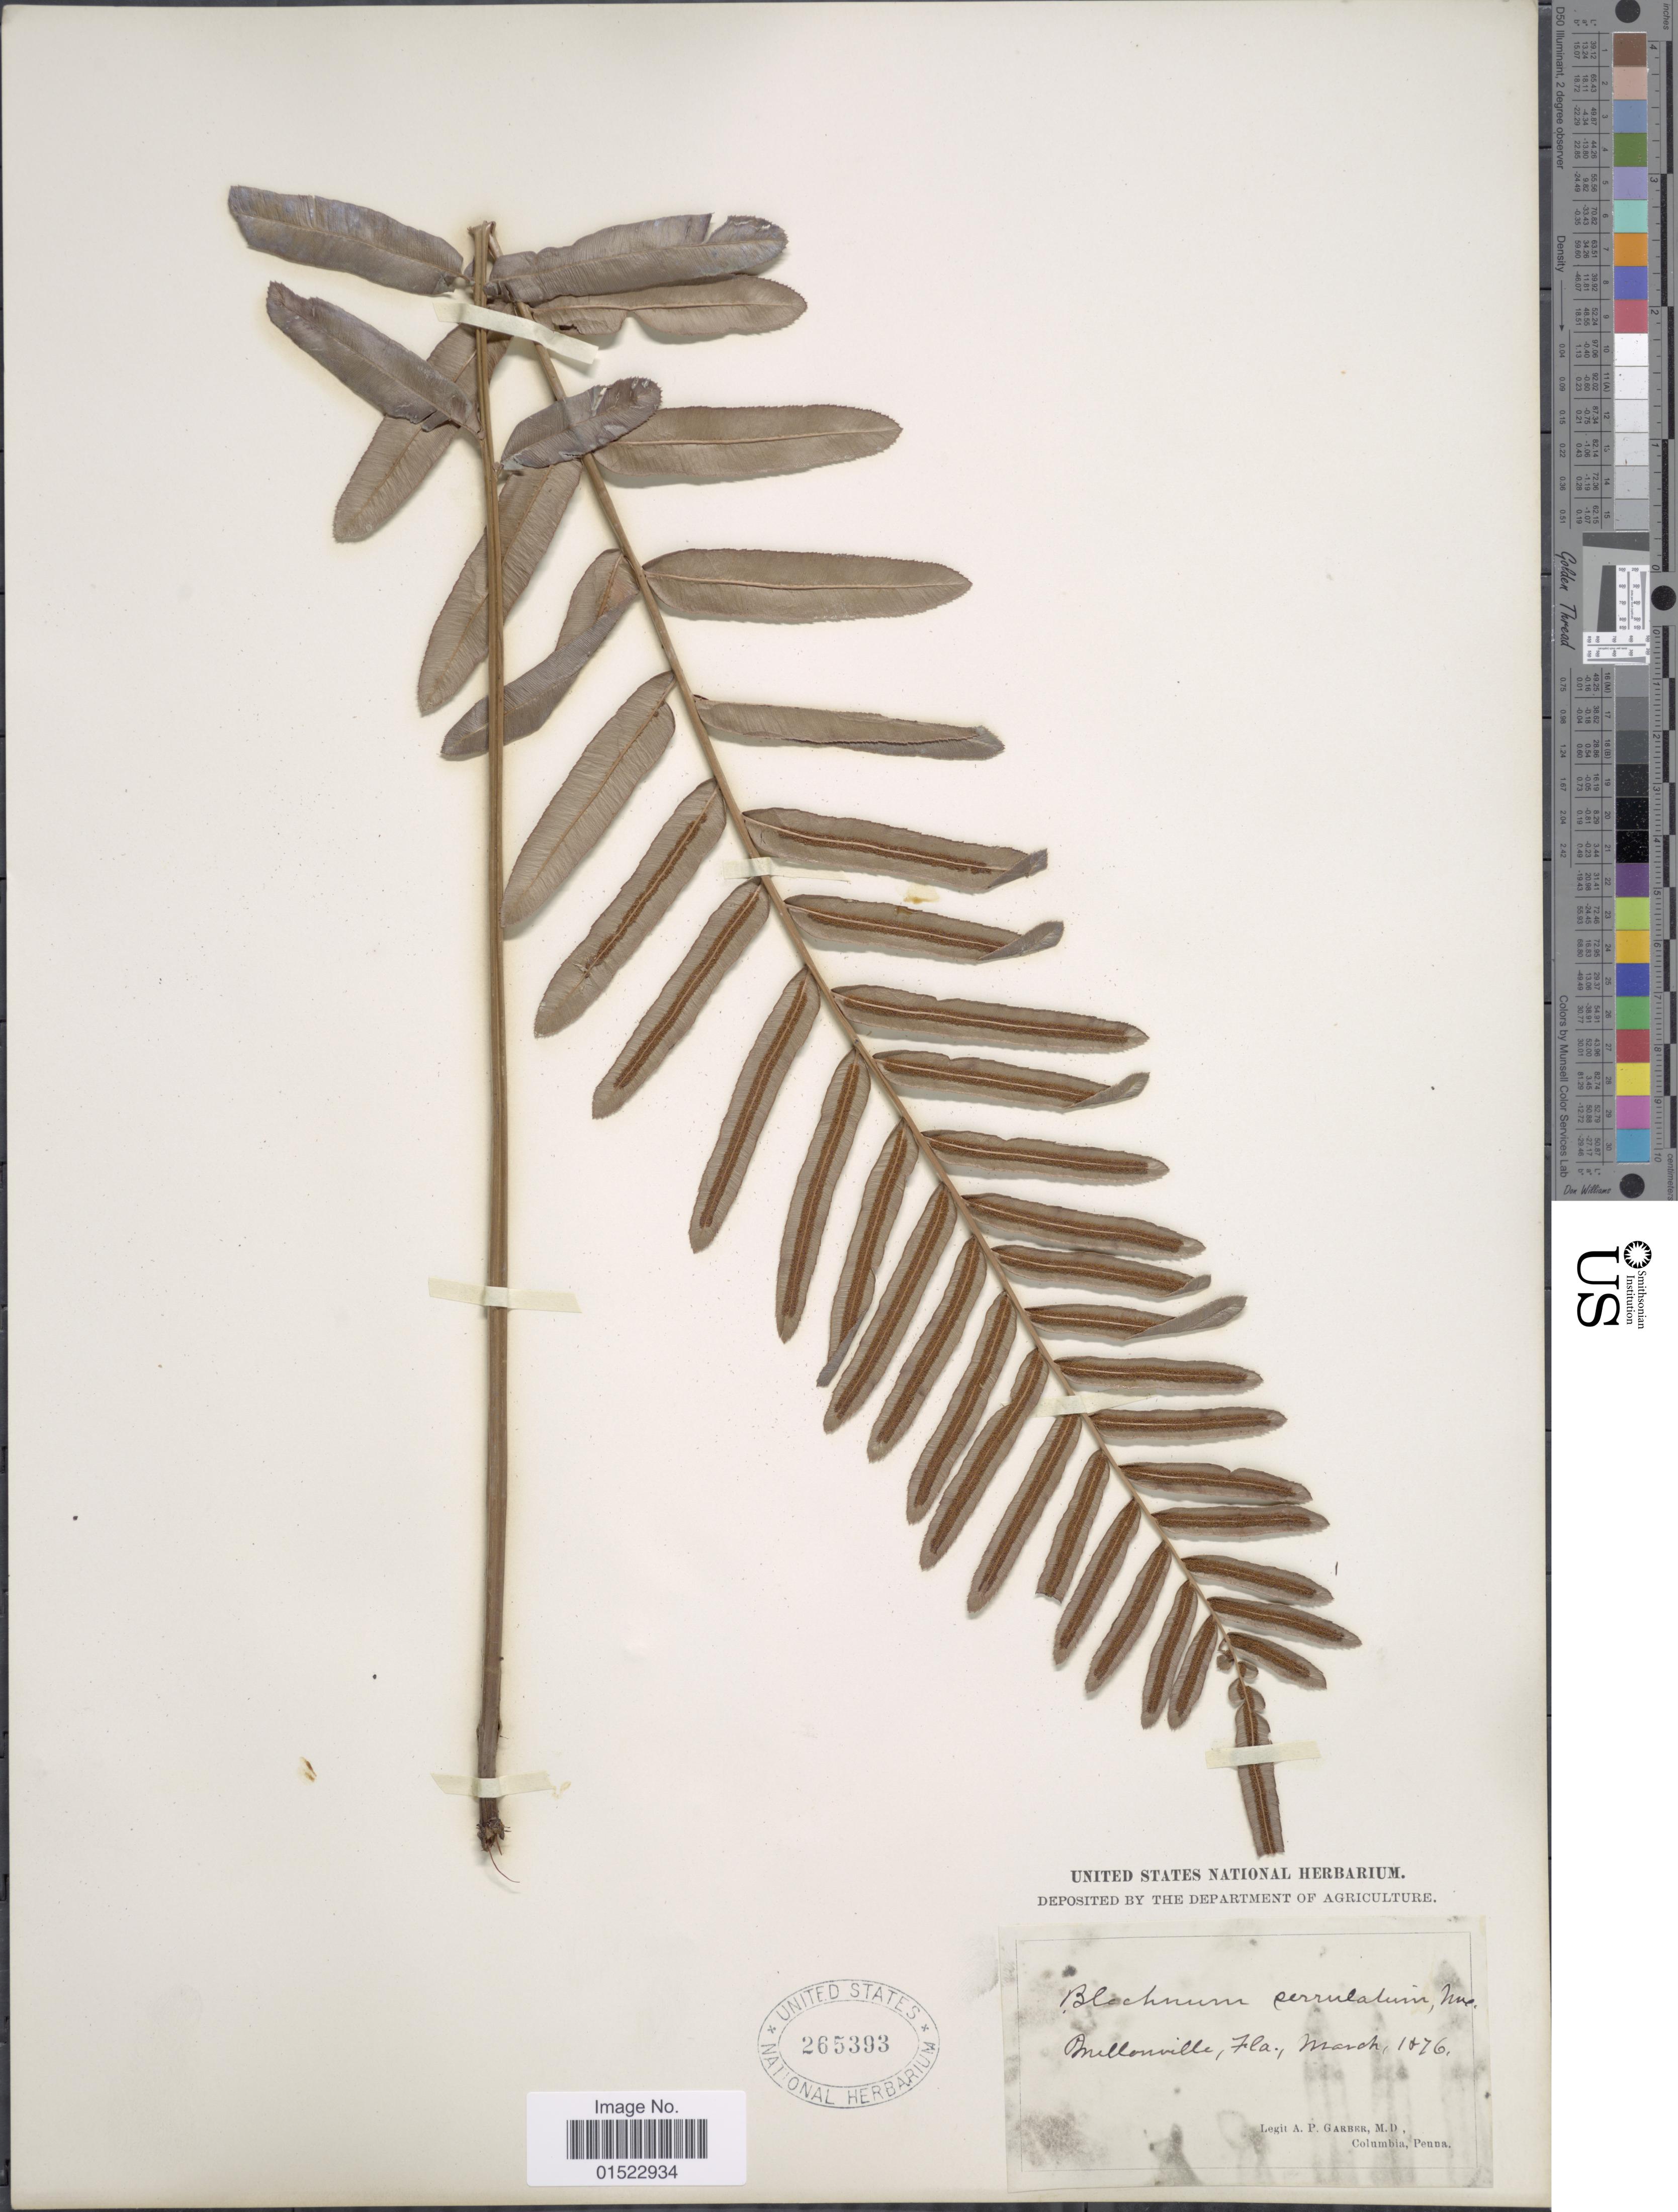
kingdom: Plantae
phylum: Tracheophyta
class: Polypodiopsida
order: Polypodiales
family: Blechnaceae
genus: Telmatoblechnum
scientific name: Telmatoblechnum serrulatum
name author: (Rich.) Perrie et al.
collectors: A. P. Garber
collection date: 1876-03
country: United States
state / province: Florida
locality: Eatonville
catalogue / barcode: US 265393